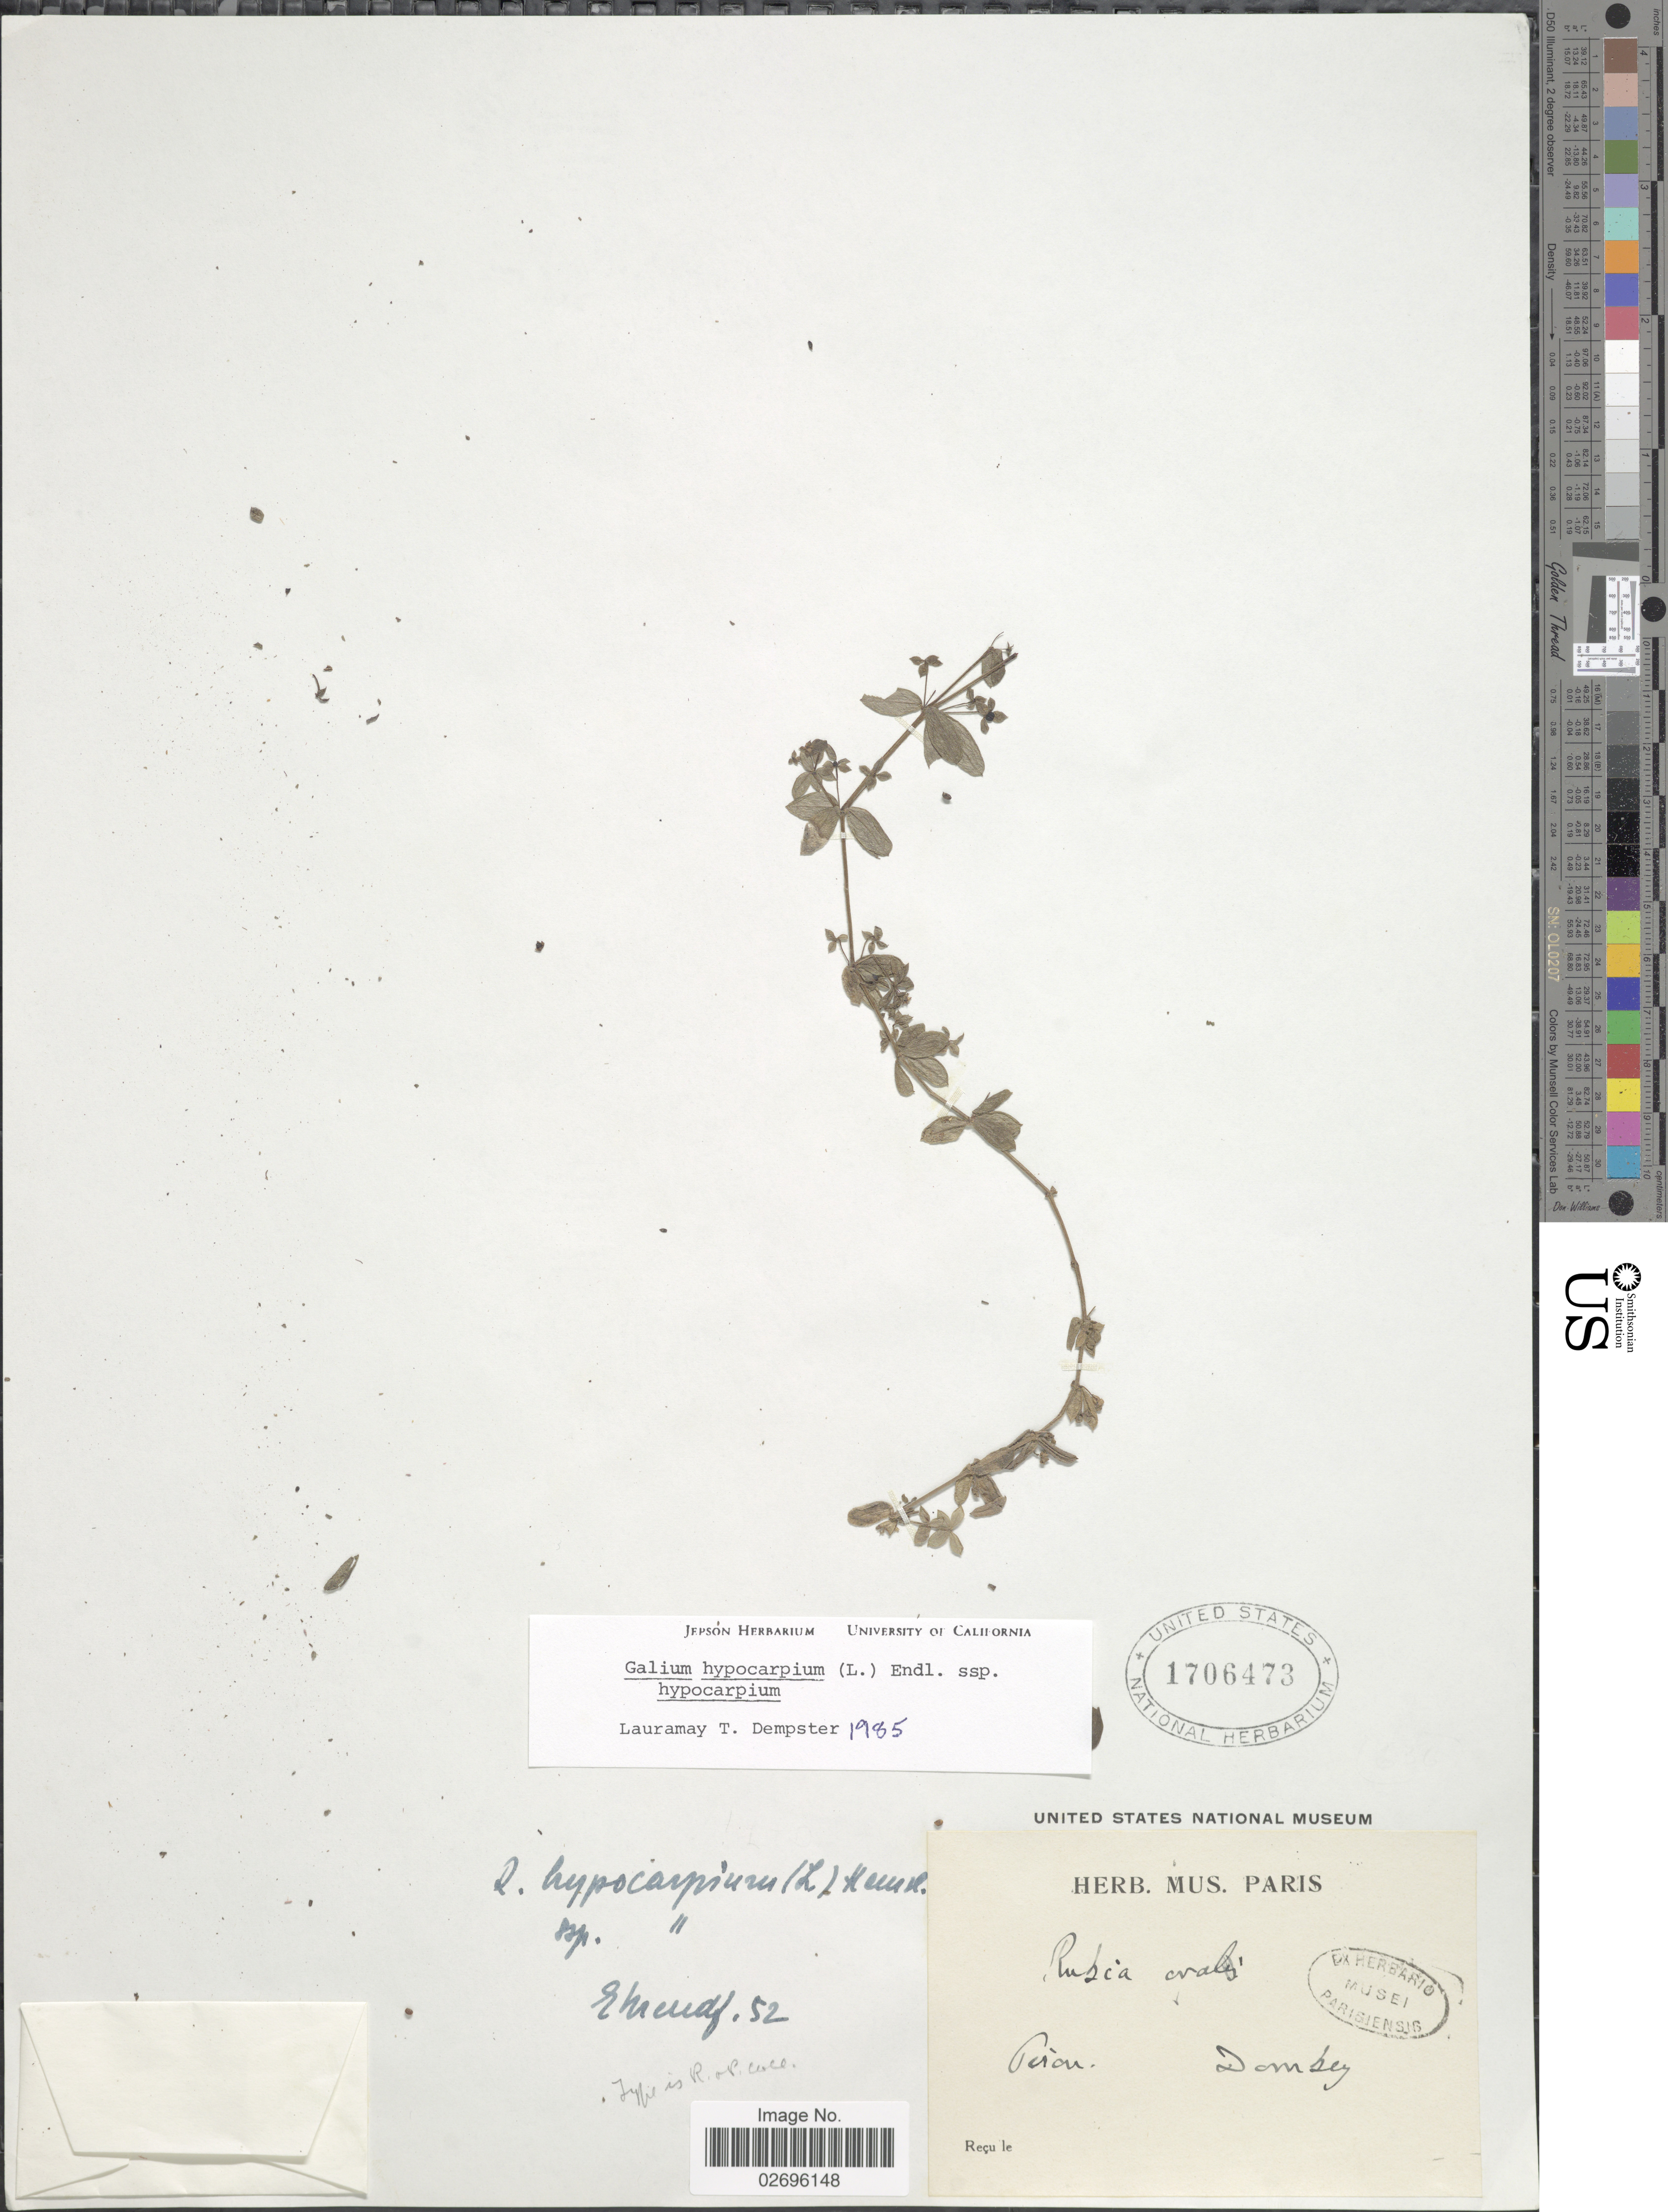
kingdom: Plantae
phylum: Tracheophyta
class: Magnoliopsida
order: Gentianales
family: Rubiaceae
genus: Galium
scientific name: Galium hypocarpium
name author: (L.) Endl. ex Griseb.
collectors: Dombey, --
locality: Perou, Dombey [interpreted]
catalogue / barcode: US 1706473